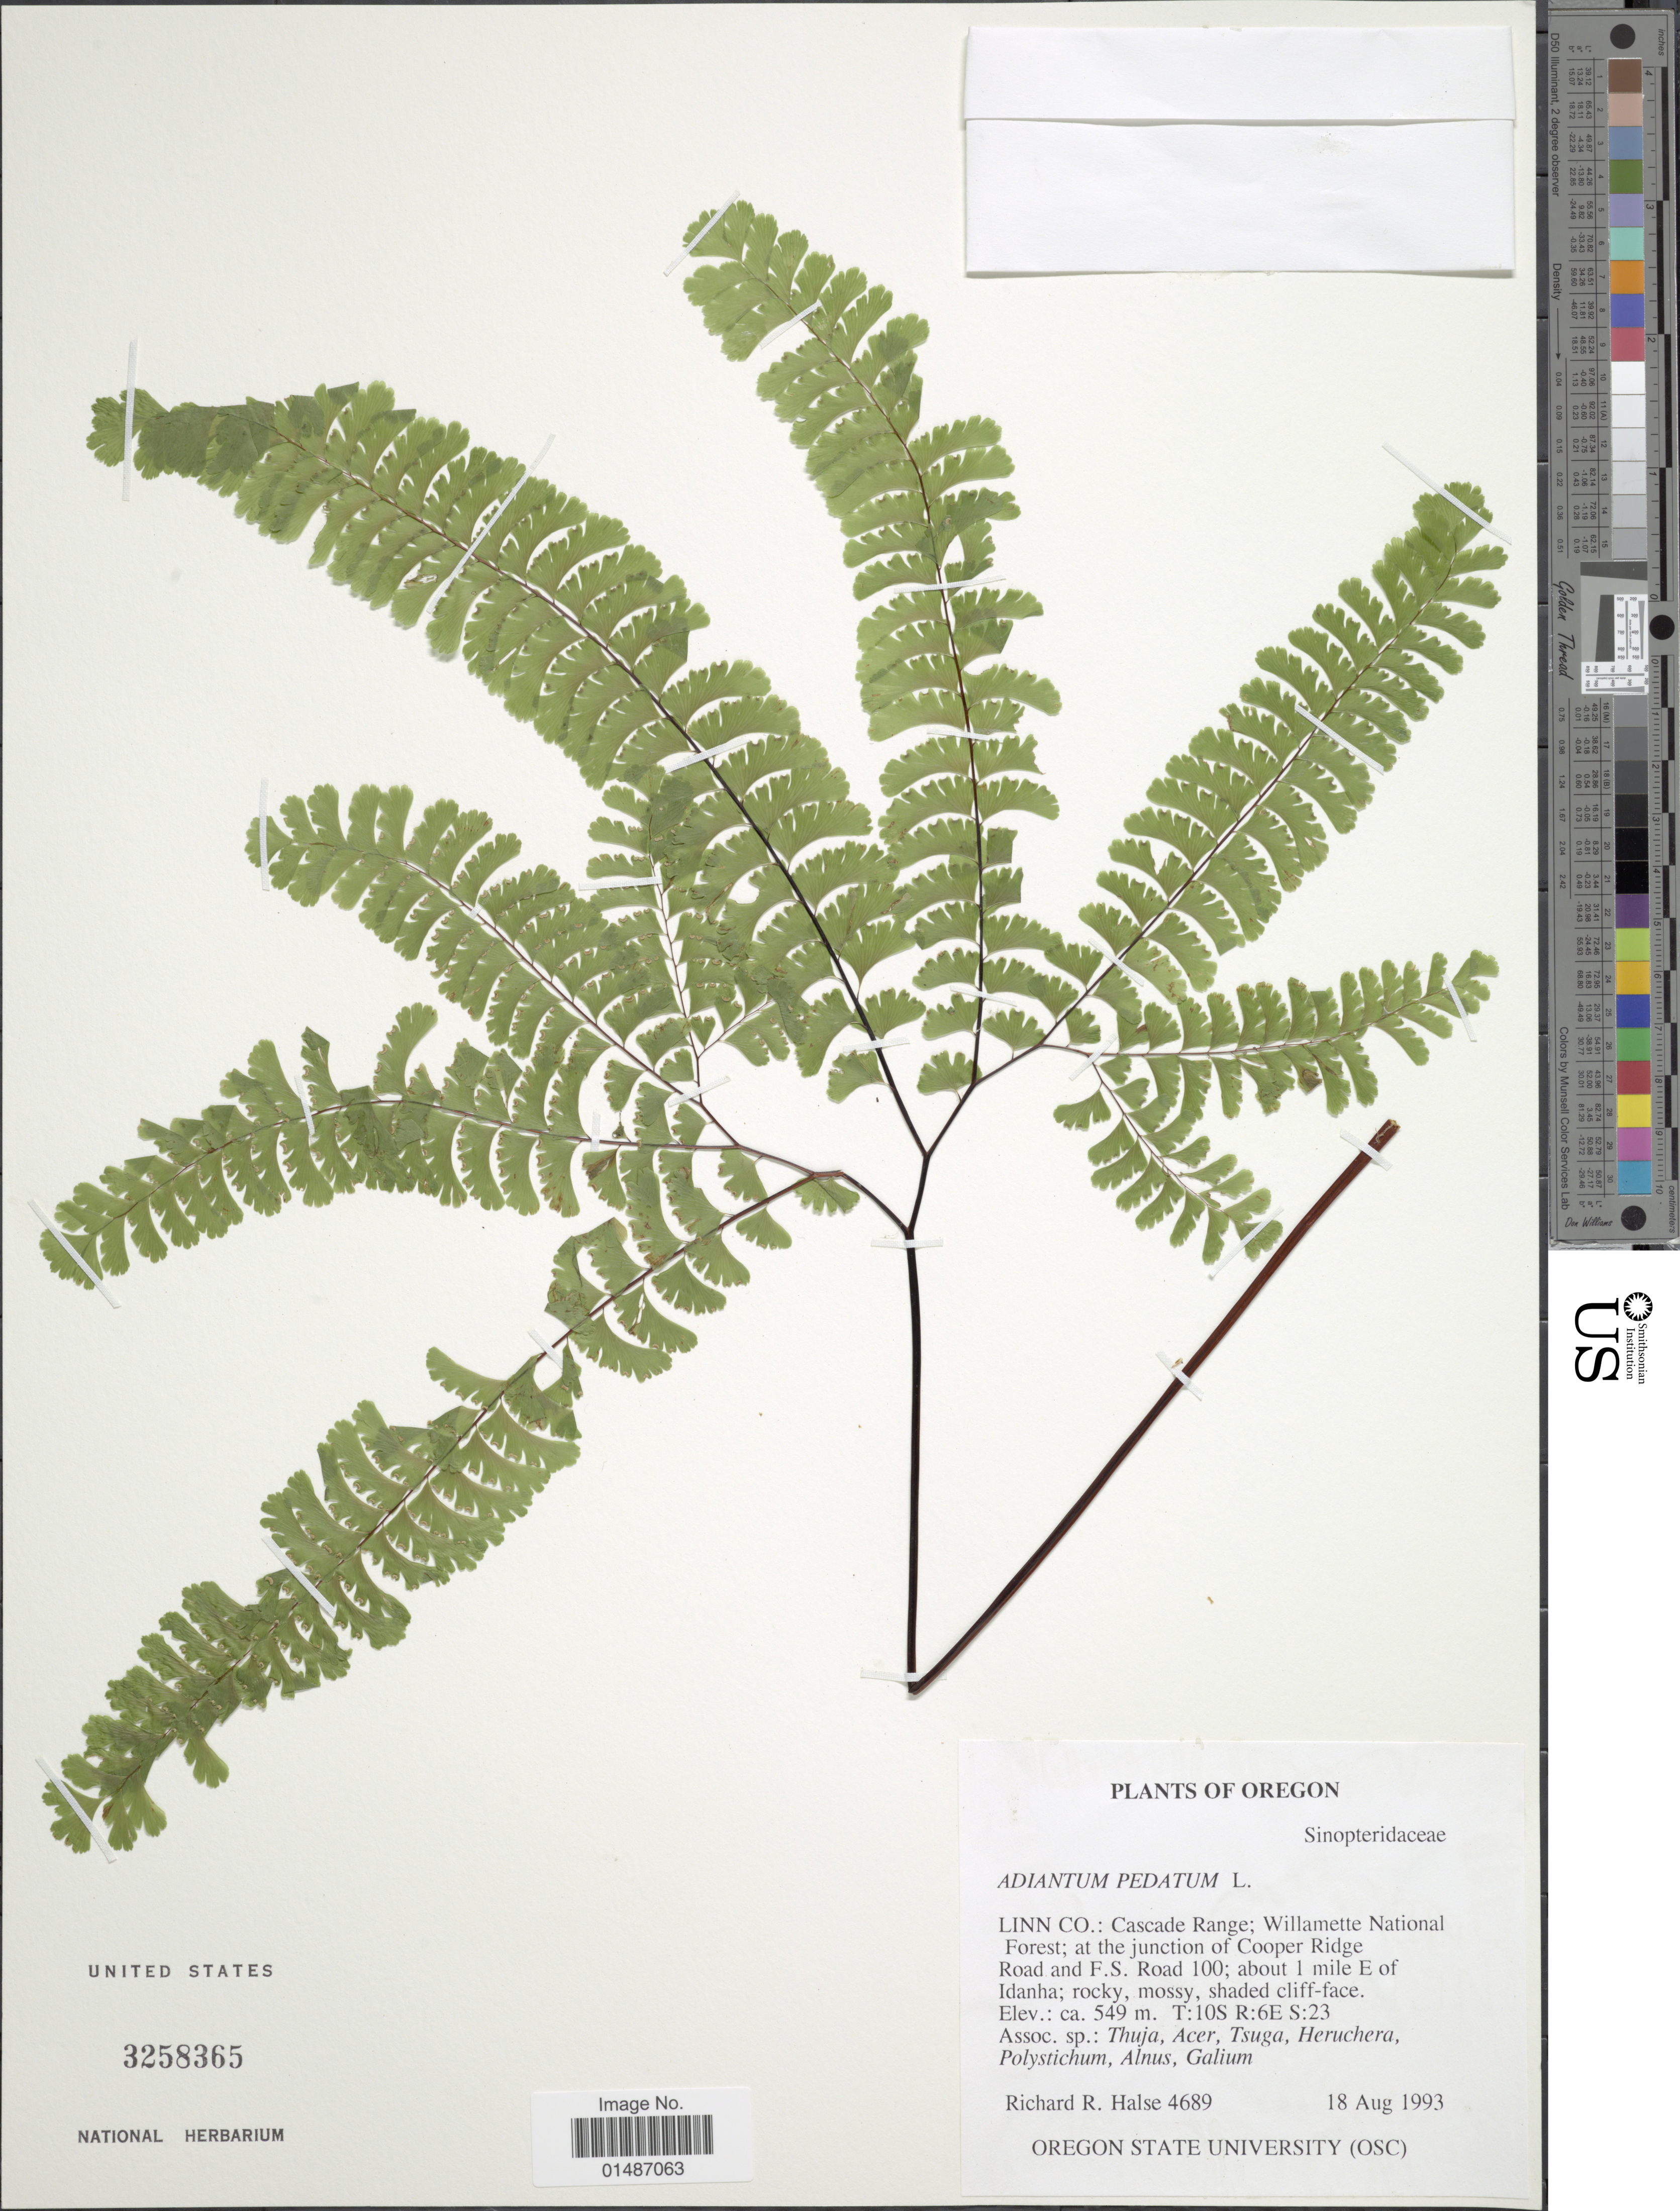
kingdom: Plantae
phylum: Tracheophyta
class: Polypodiopsida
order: Polypodiales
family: Pteridaceae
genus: Adiantum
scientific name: Adiantum pedatum var. pedatum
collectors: R. Halse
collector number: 4689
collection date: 1993-08-18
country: United States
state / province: Oregon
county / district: Linn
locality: Linn Co.: Cascade Range; Willamette national Forest; at the junction of Cooper Ridge Road and F.S. Road 100; about 1 mile E of Idanha.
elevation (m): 549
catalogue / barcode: US 3258365